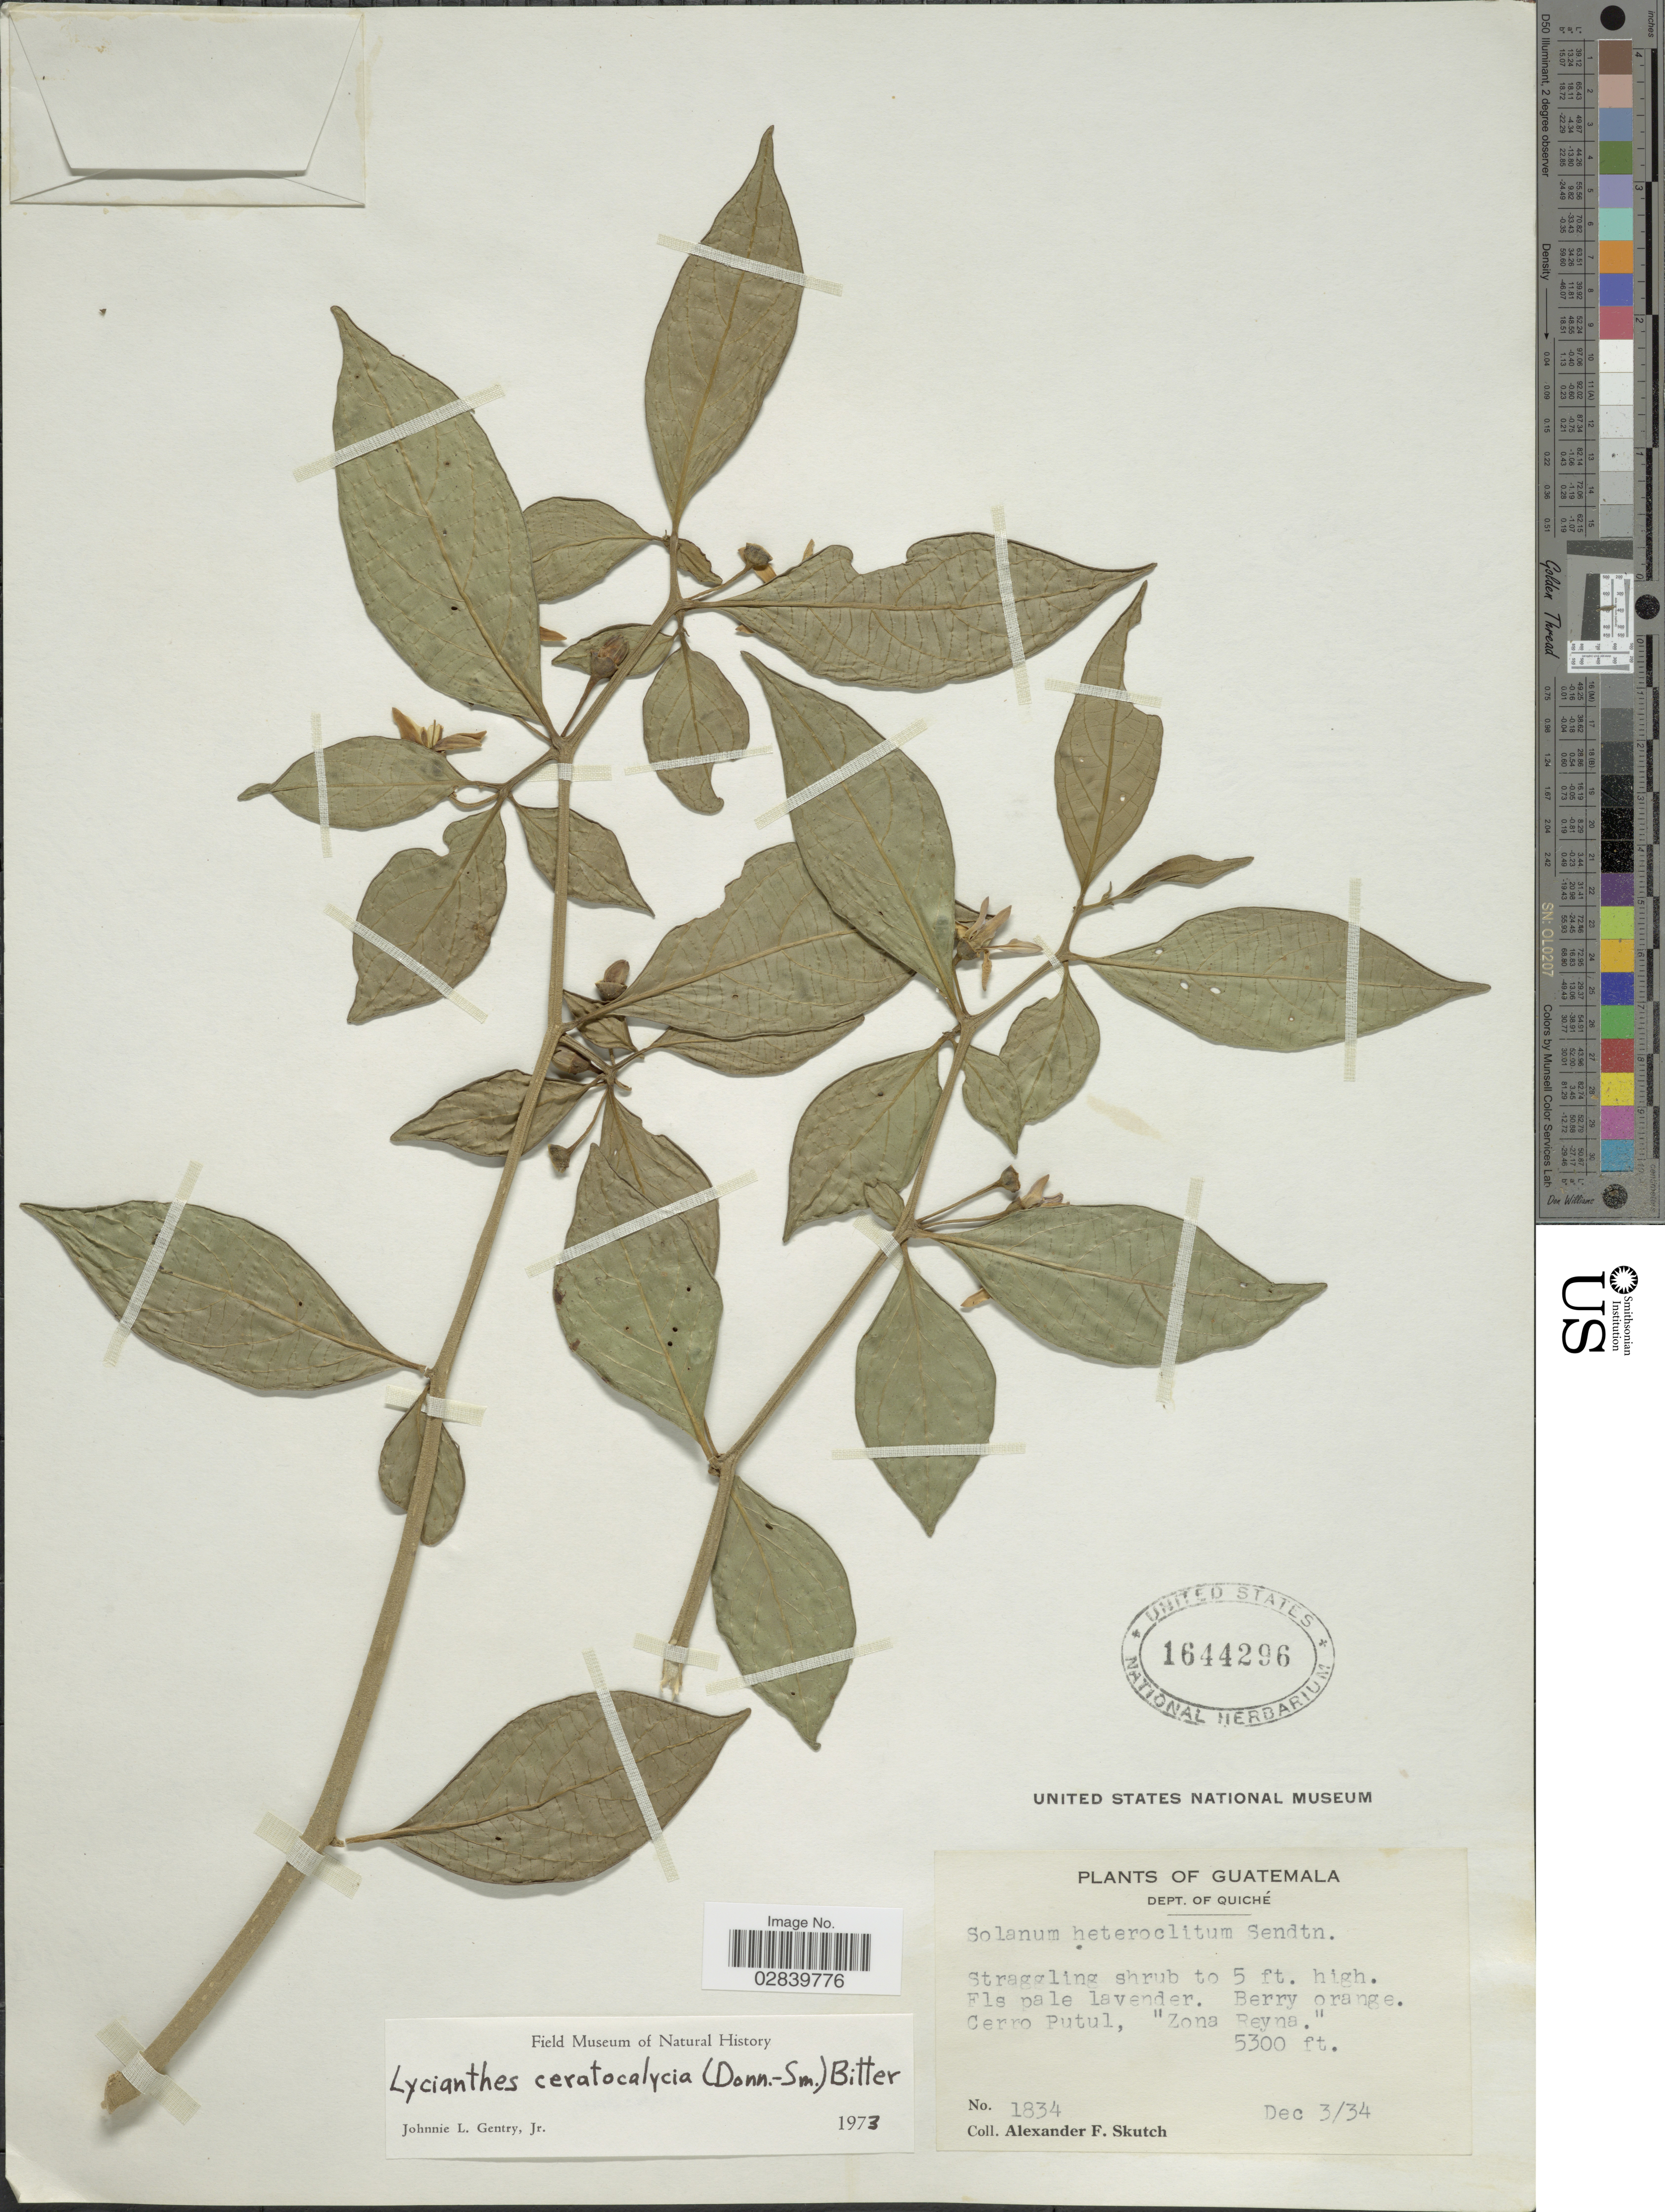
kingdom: Plantae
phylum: Tracheophyta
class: Magnoliopsida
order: Solanales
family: Solanaceae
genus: Lycianthes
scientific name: Lycianthes ceratocalycia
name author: (Donn. Sm.) Bitter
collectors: A. F. Skutch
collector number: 1834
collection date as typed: Transcribed d/m/y: 3/12/34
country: Guatemala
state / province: El Quiché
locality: Dept. of Quiché. Cerro Putul, "Zona Reyna".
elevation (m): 1615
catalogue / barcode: US 1644296